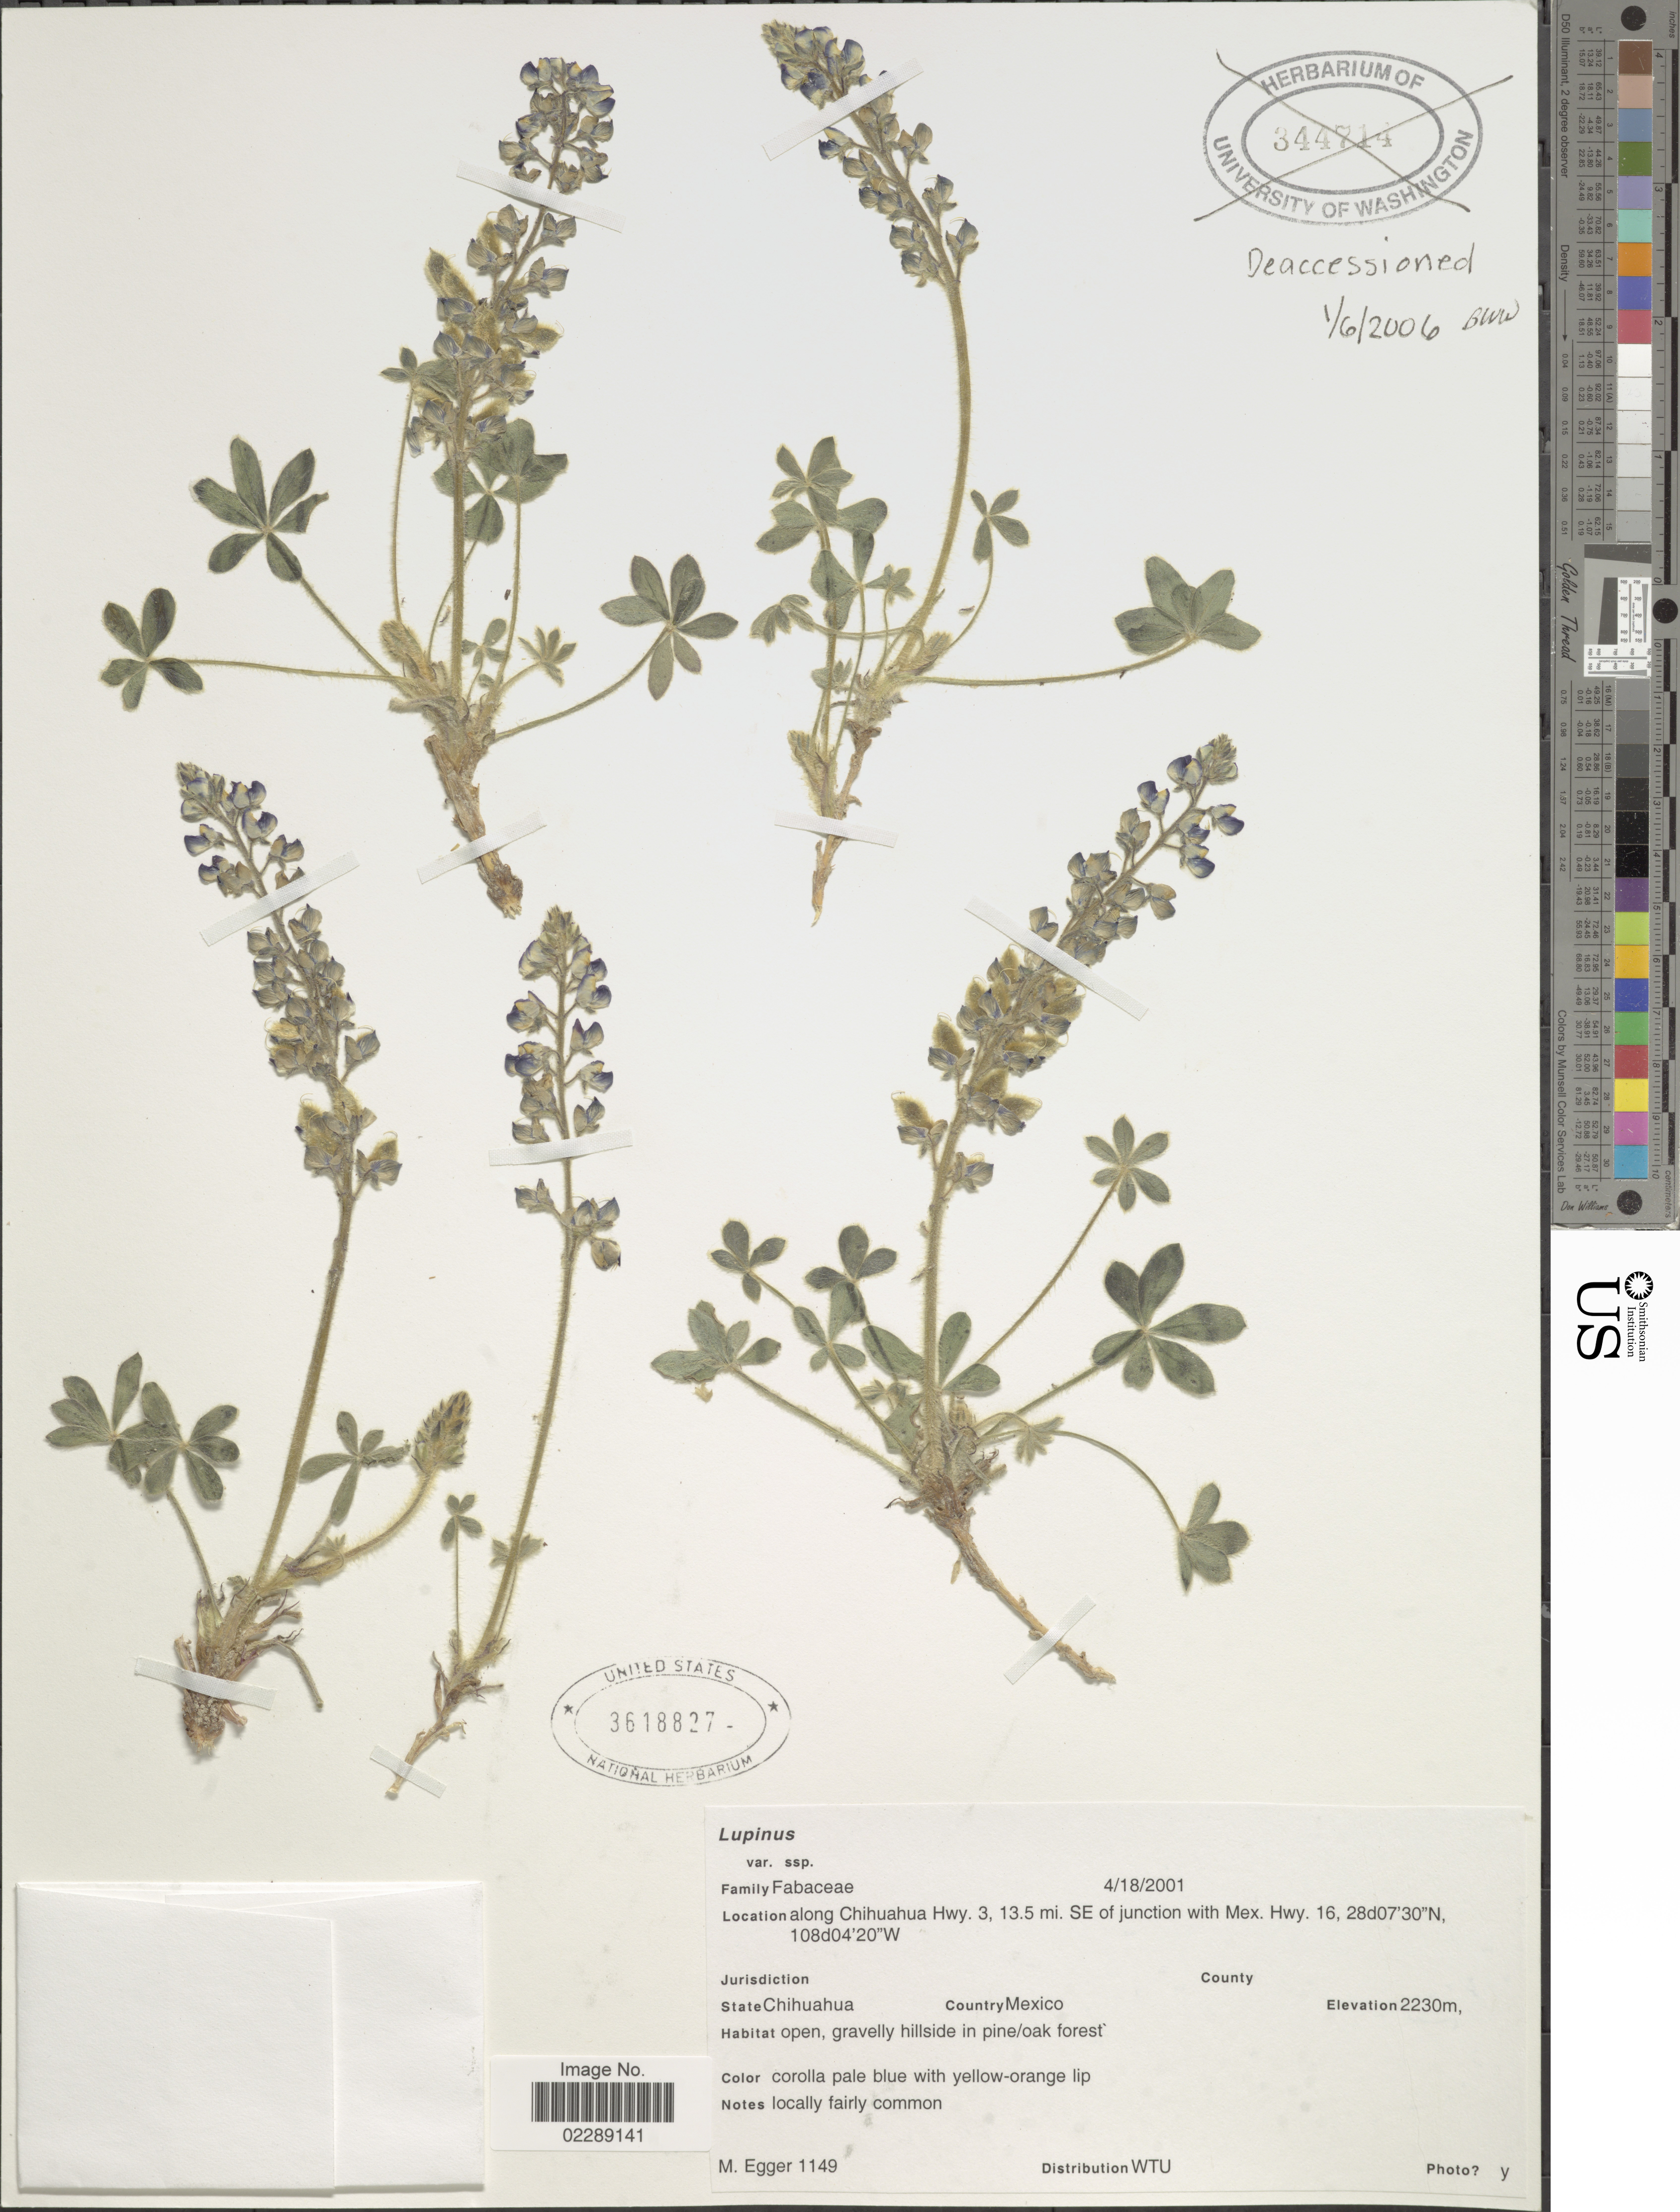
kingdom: Plantae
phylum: Tracheophyta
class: Magnoliopsida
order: Fabales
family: Fabaceae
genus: Lupinus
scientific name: Lupinus sp.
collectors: M. Egger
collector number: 1149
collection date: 2001-04-18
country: Mexico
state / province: Chihuahua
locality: State Chihuahua, Country Mexico, along Chihuahua Hwy. 3, 13.5 mi. SE of junction with Mex. Hwy. 16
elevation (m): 2230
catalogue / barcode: US 3618827